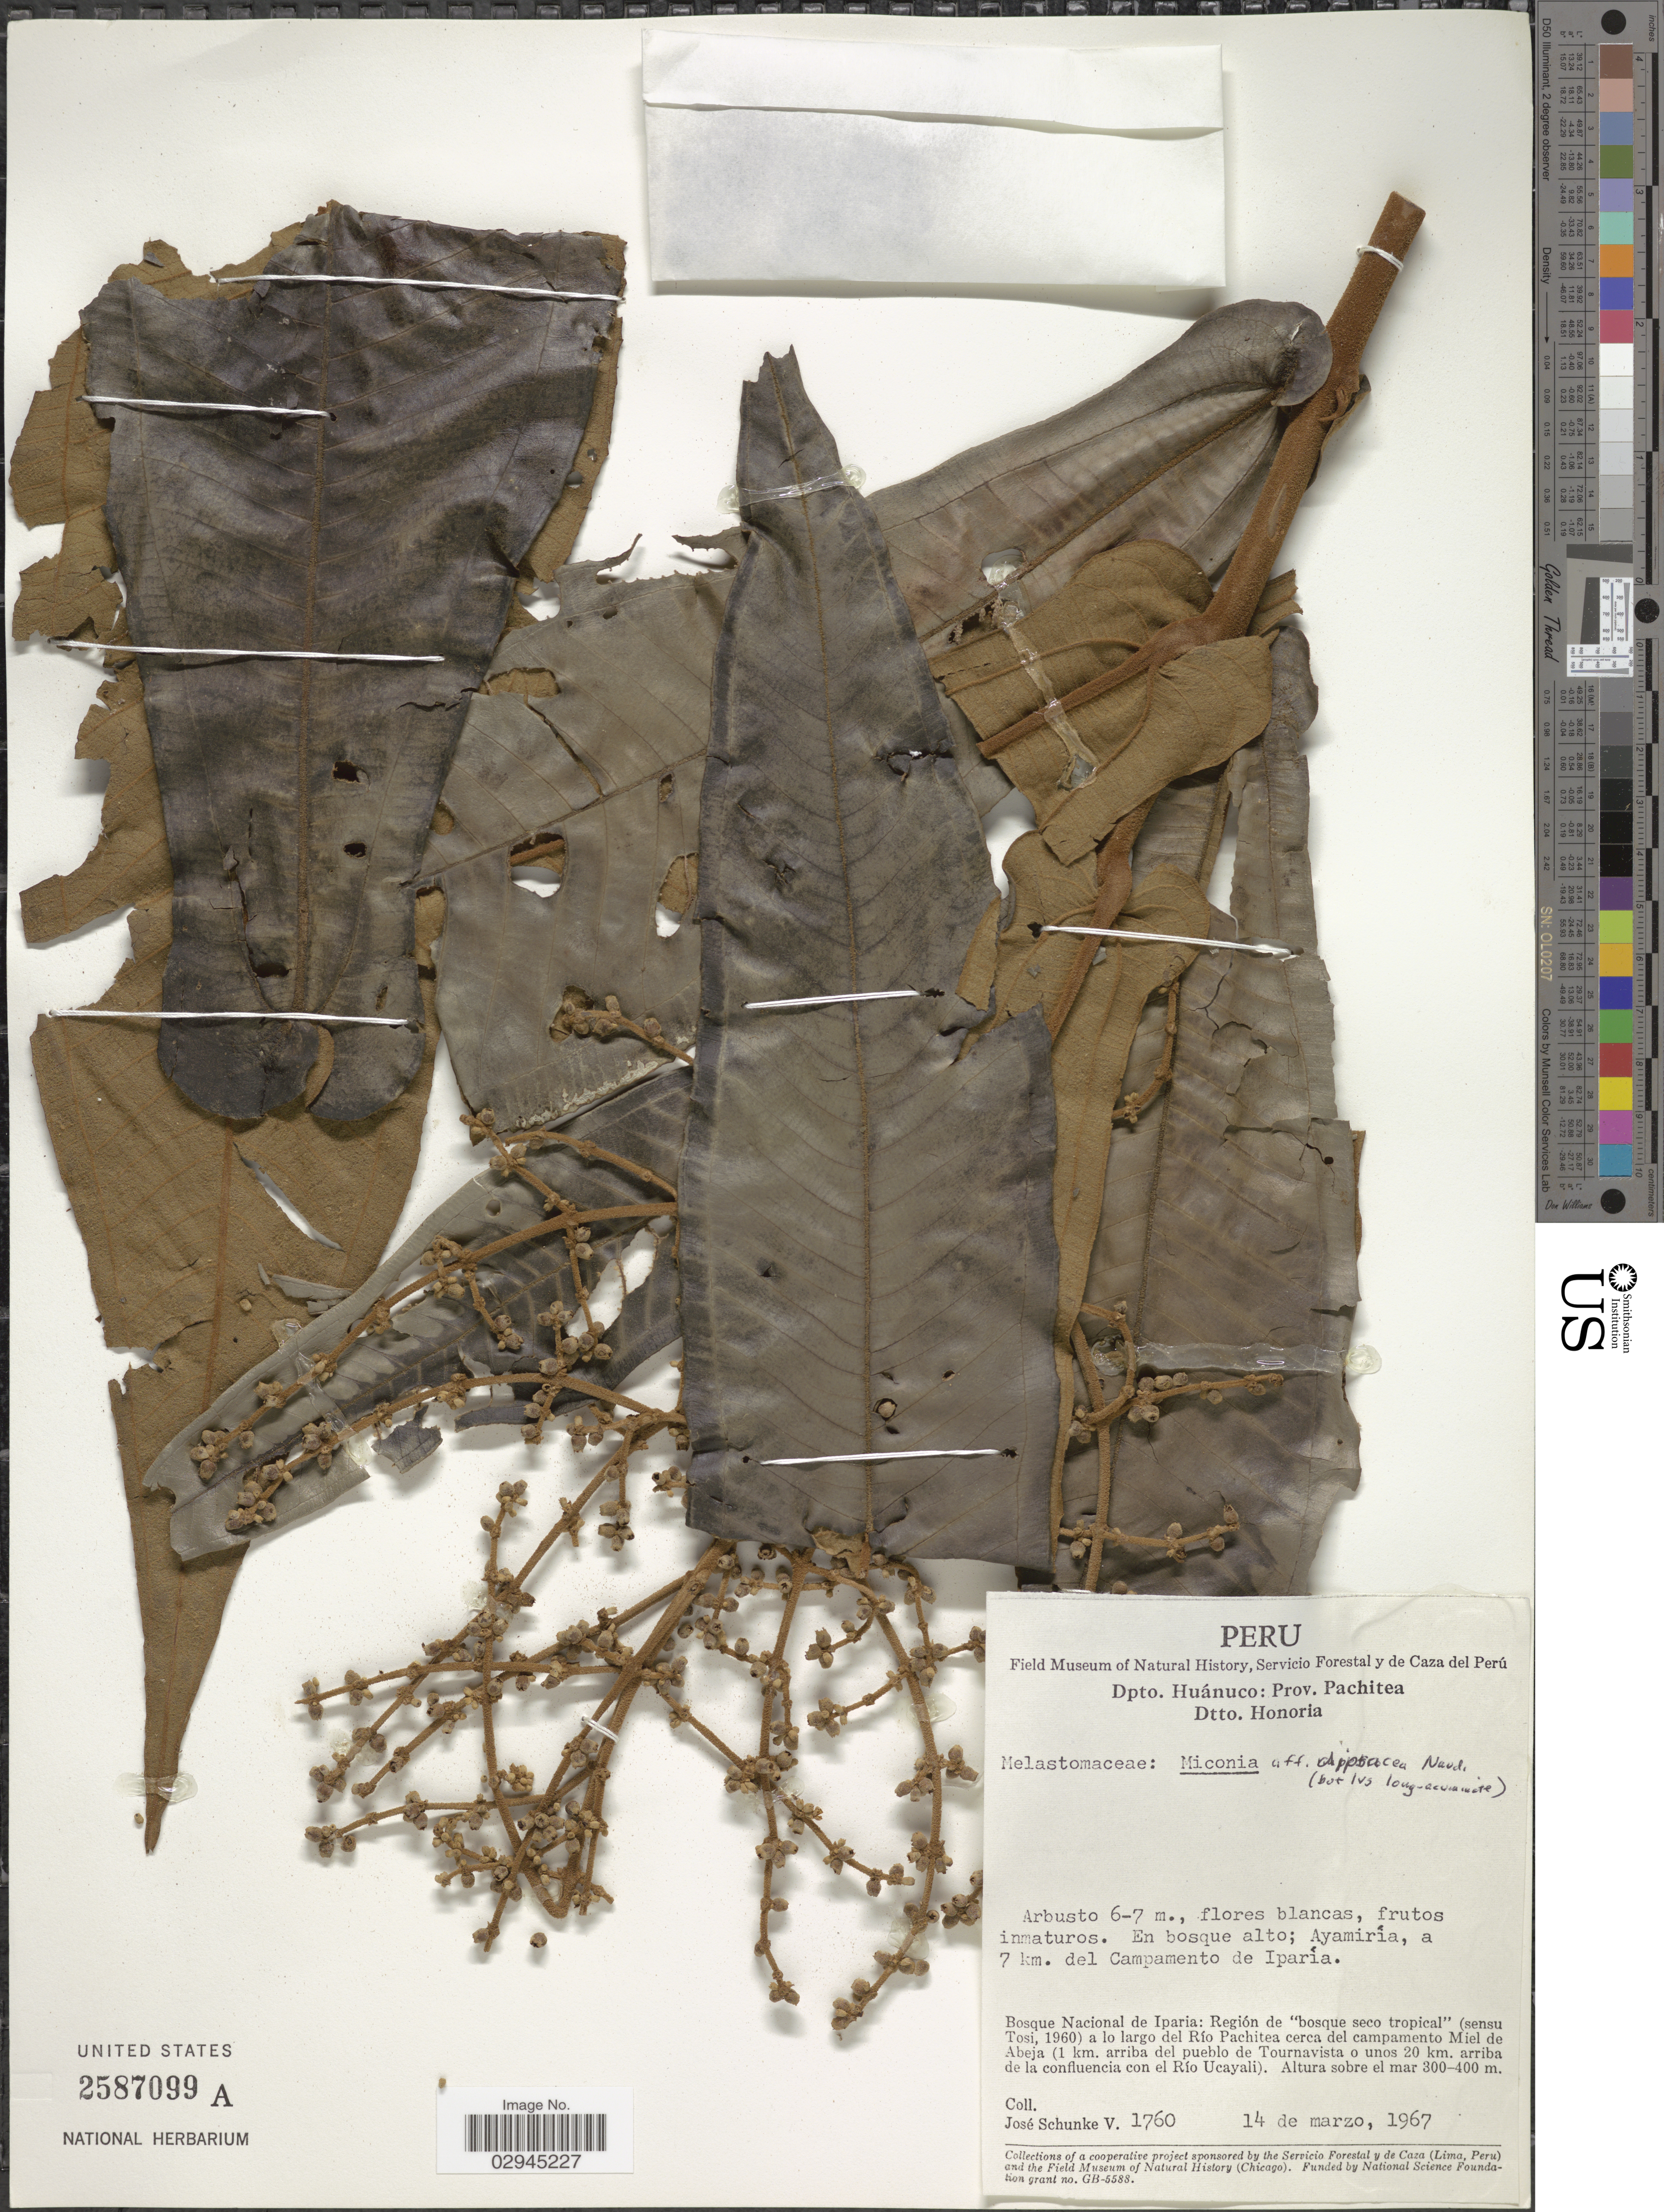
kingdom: Plantae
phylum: Tracheophyta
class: Magnoliopsida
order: Myrtales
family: Melastomataceae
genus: Miconia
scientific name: Miconia sp.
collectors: J. Schunke Vigo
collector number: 1760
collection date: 1967-03-14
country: Peru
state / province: Huánuco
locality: Dpto. Huánuco: Prov. Pachitea. Dtto. Honoria. Ayamiría, a 7 km. del Campamento de Iparía. Bosque Nacional de Iparia: Región de "bosque seco tropical" (sensu Tosi, 1960) a lo largo del Río Pachitea cerca del campamento Miel de Abeja (1 km. arriba del pueblo de Tournavista o unos 20 km. arriba de la confluencia con el Río Ucayali).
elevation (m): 300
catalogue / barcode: US 2587099A